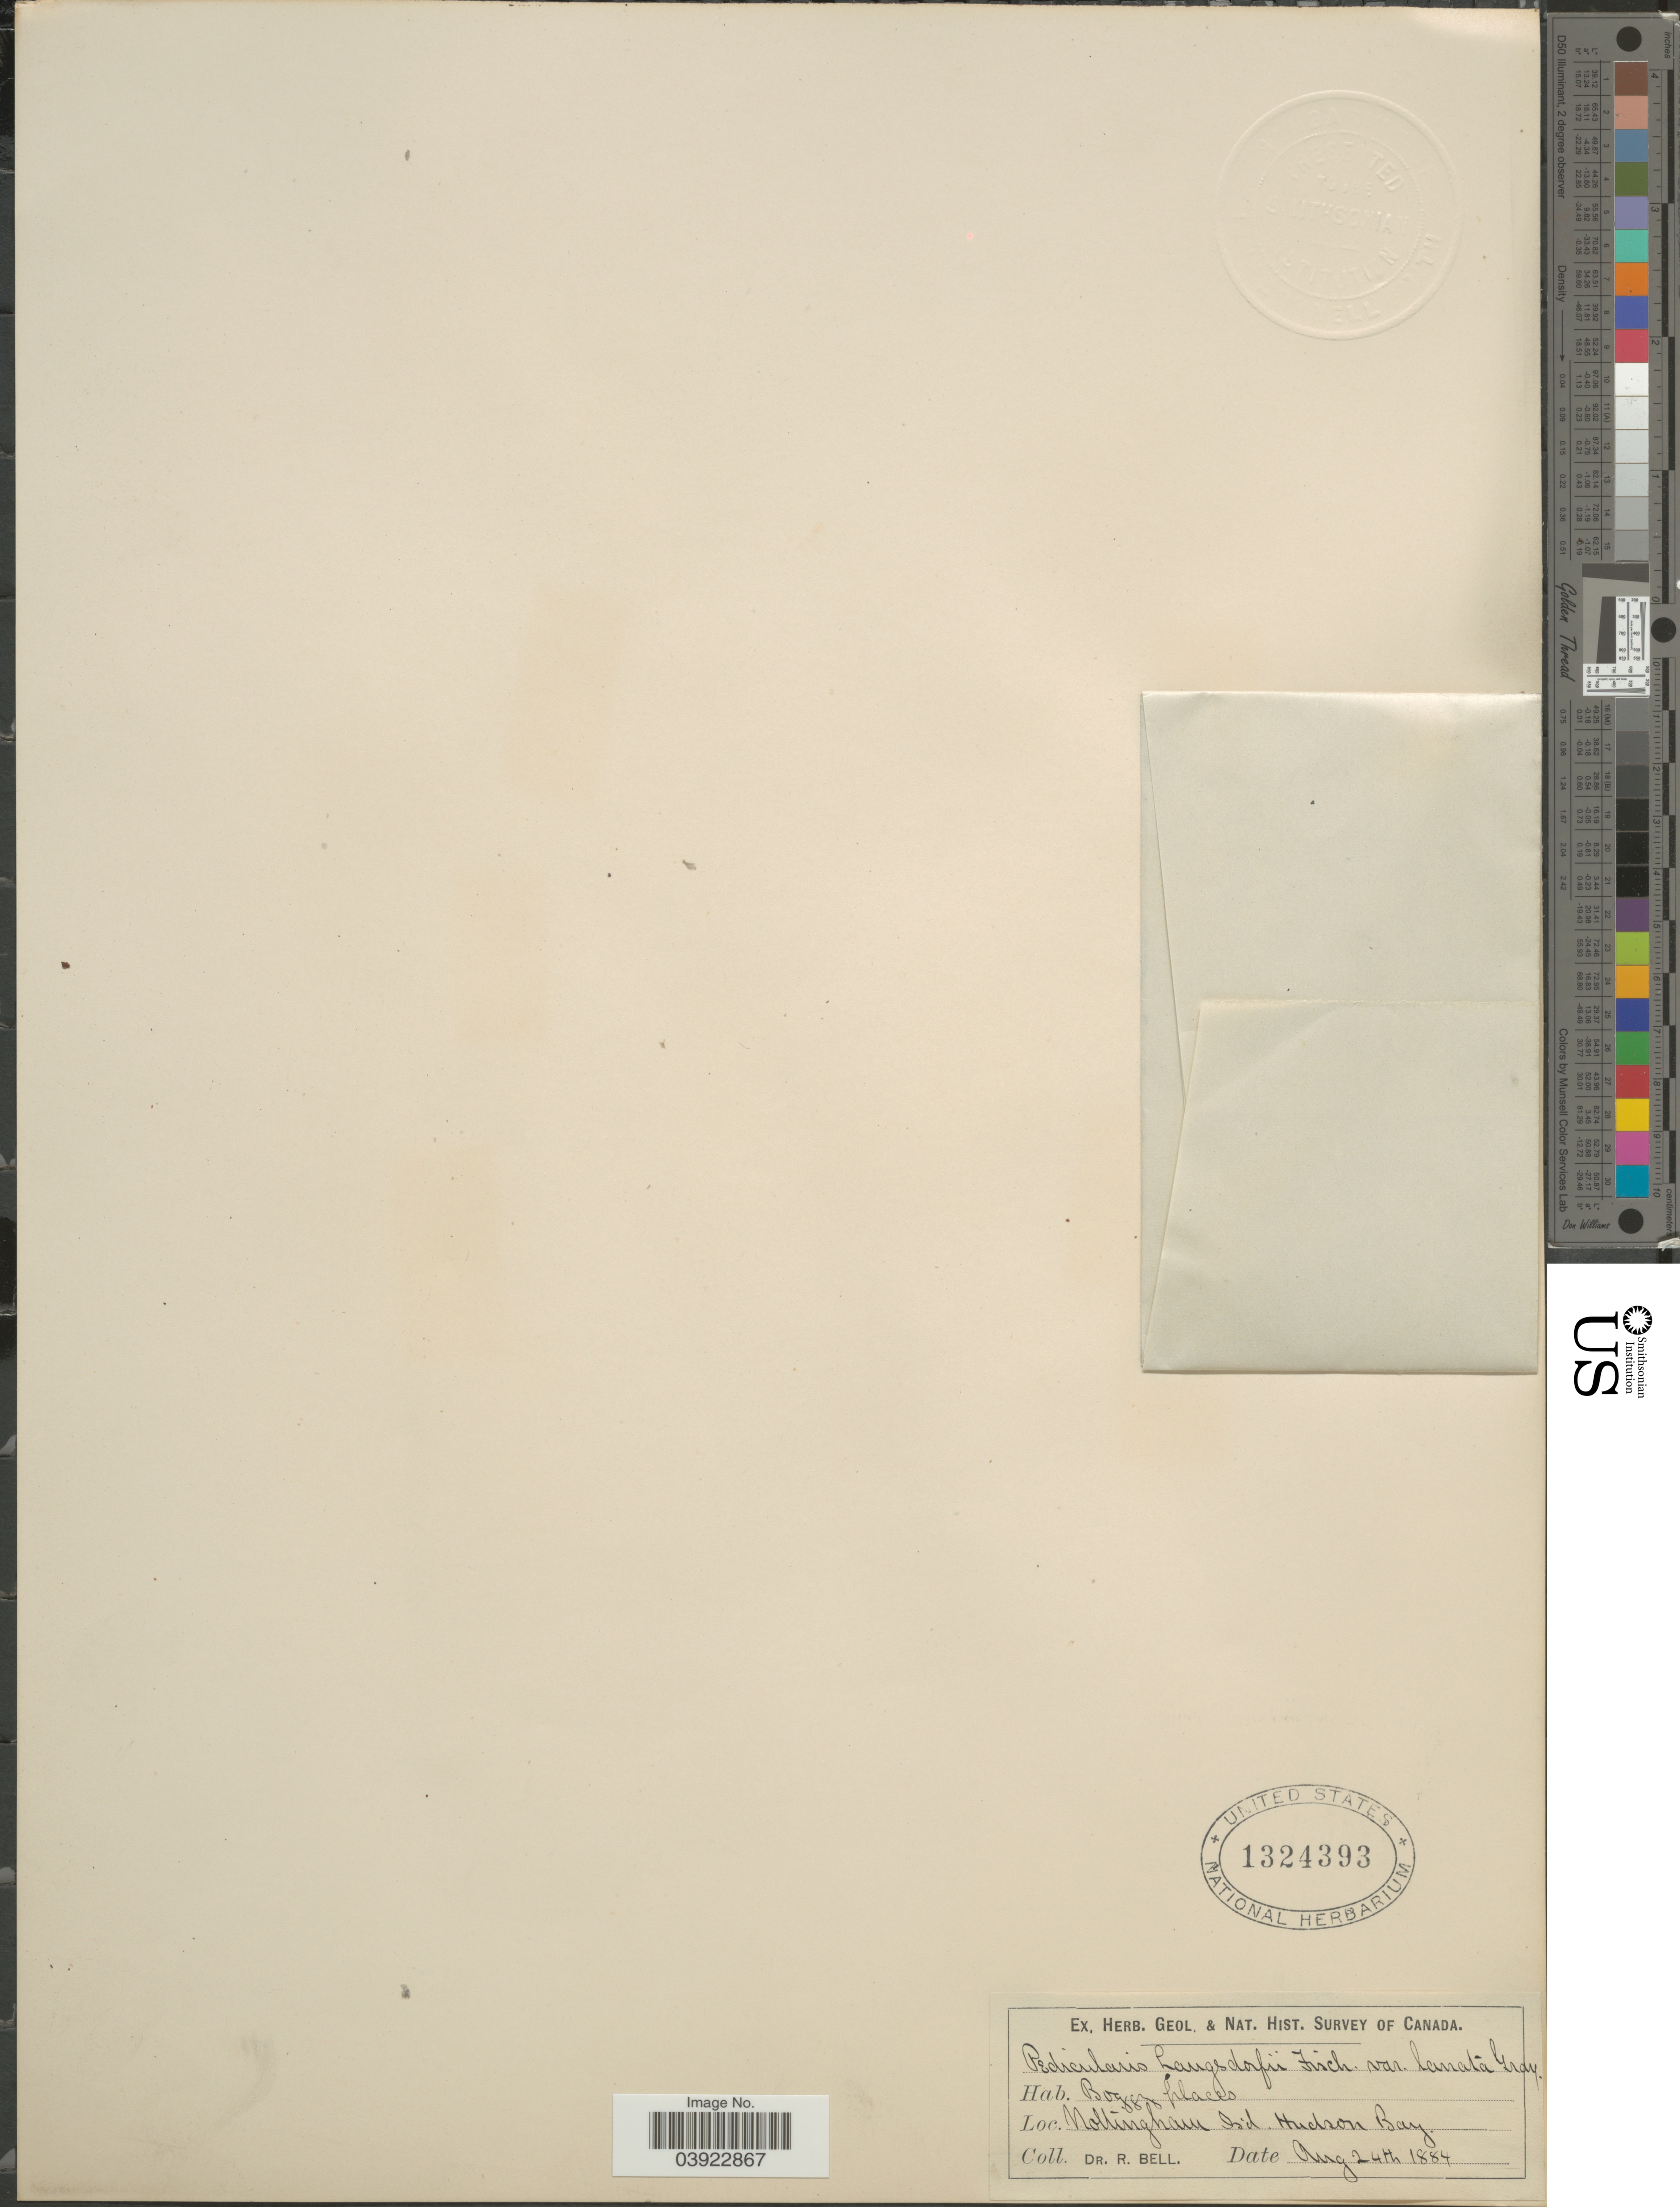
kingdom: Plantae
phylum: Tracheophyta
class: Magnoliopsida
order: Lamiales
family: Orobanchaceae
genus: Pedicularis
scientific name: Pedicularis langsdorffii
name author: Fisch. ex Steven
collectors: C. R. Bell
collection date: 1884-08-24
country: Canada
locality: Nottingham Isd. Hudson Bay.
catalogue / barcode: US 1324393